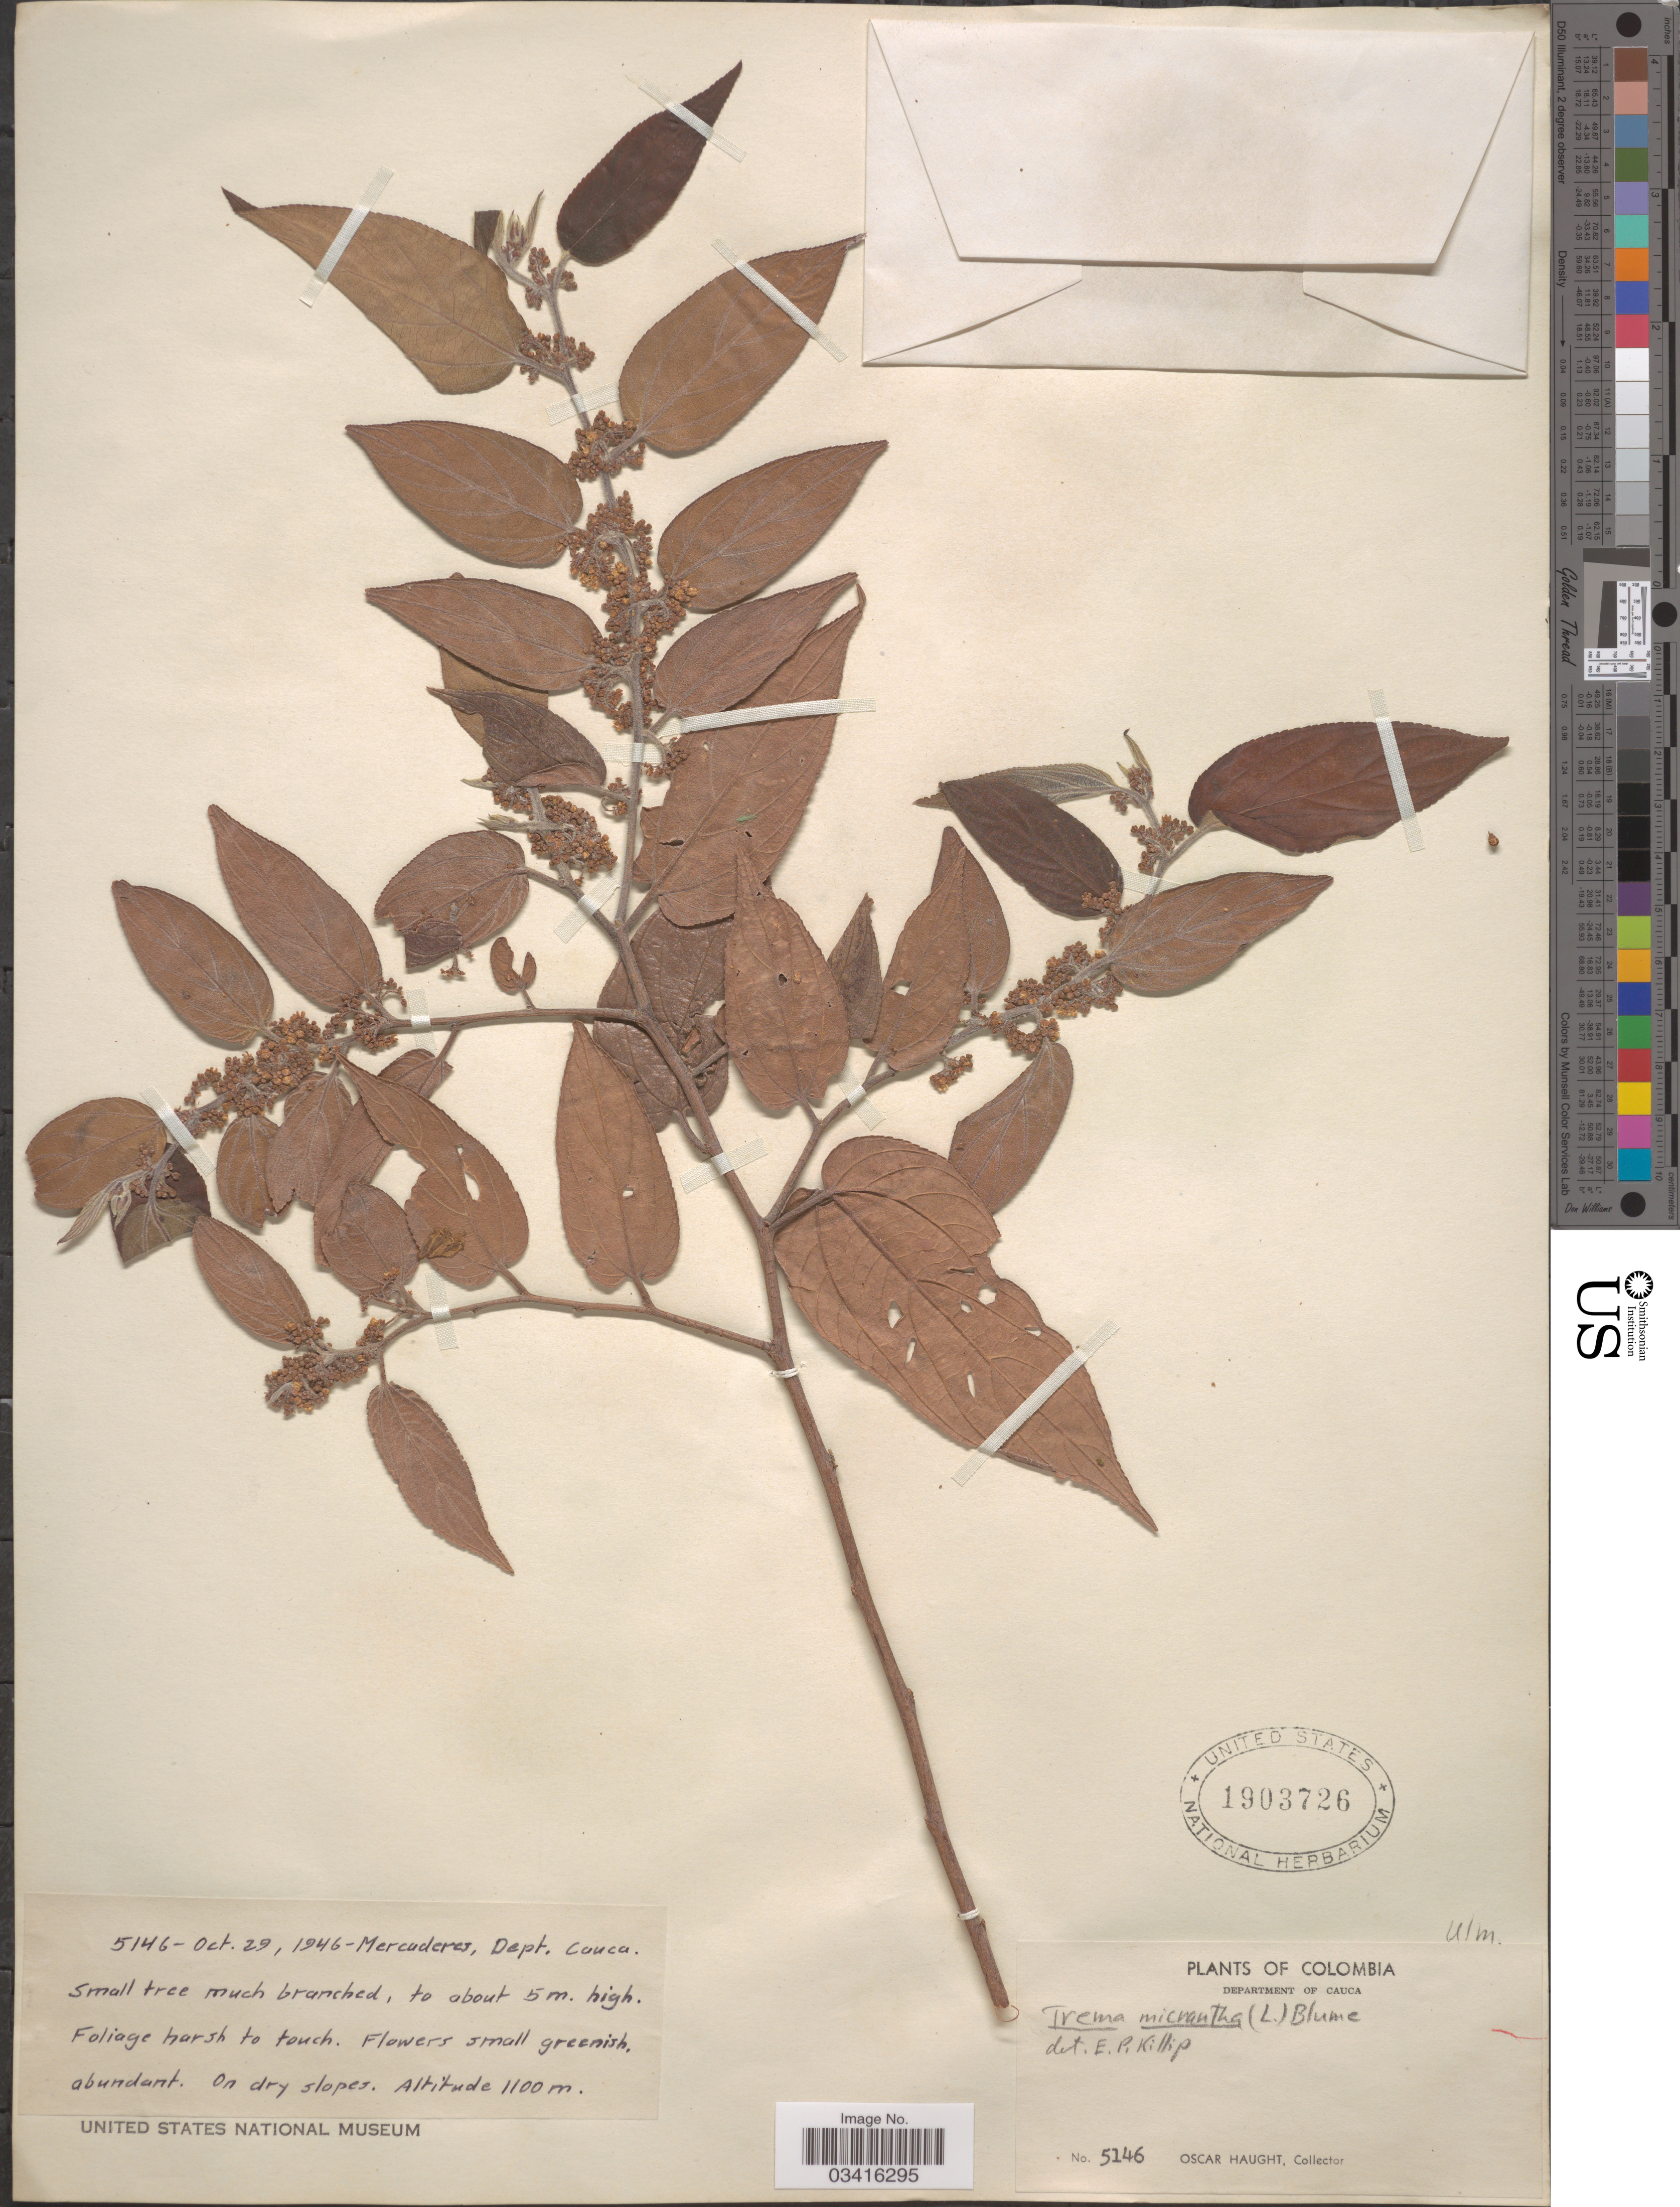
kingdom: Plantae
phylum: Tracheophyta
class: Magnoliopsida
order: Rosales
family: Cannabaceae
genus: Trema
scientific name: Trema micranthum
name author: (L.) Blume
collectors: O. L. Haught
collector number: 5146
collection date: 1946-10-29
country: Colombia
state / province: Cauca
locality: Mercuderes, Dept. Cauca.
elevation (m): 1100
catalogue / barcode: US 1903726